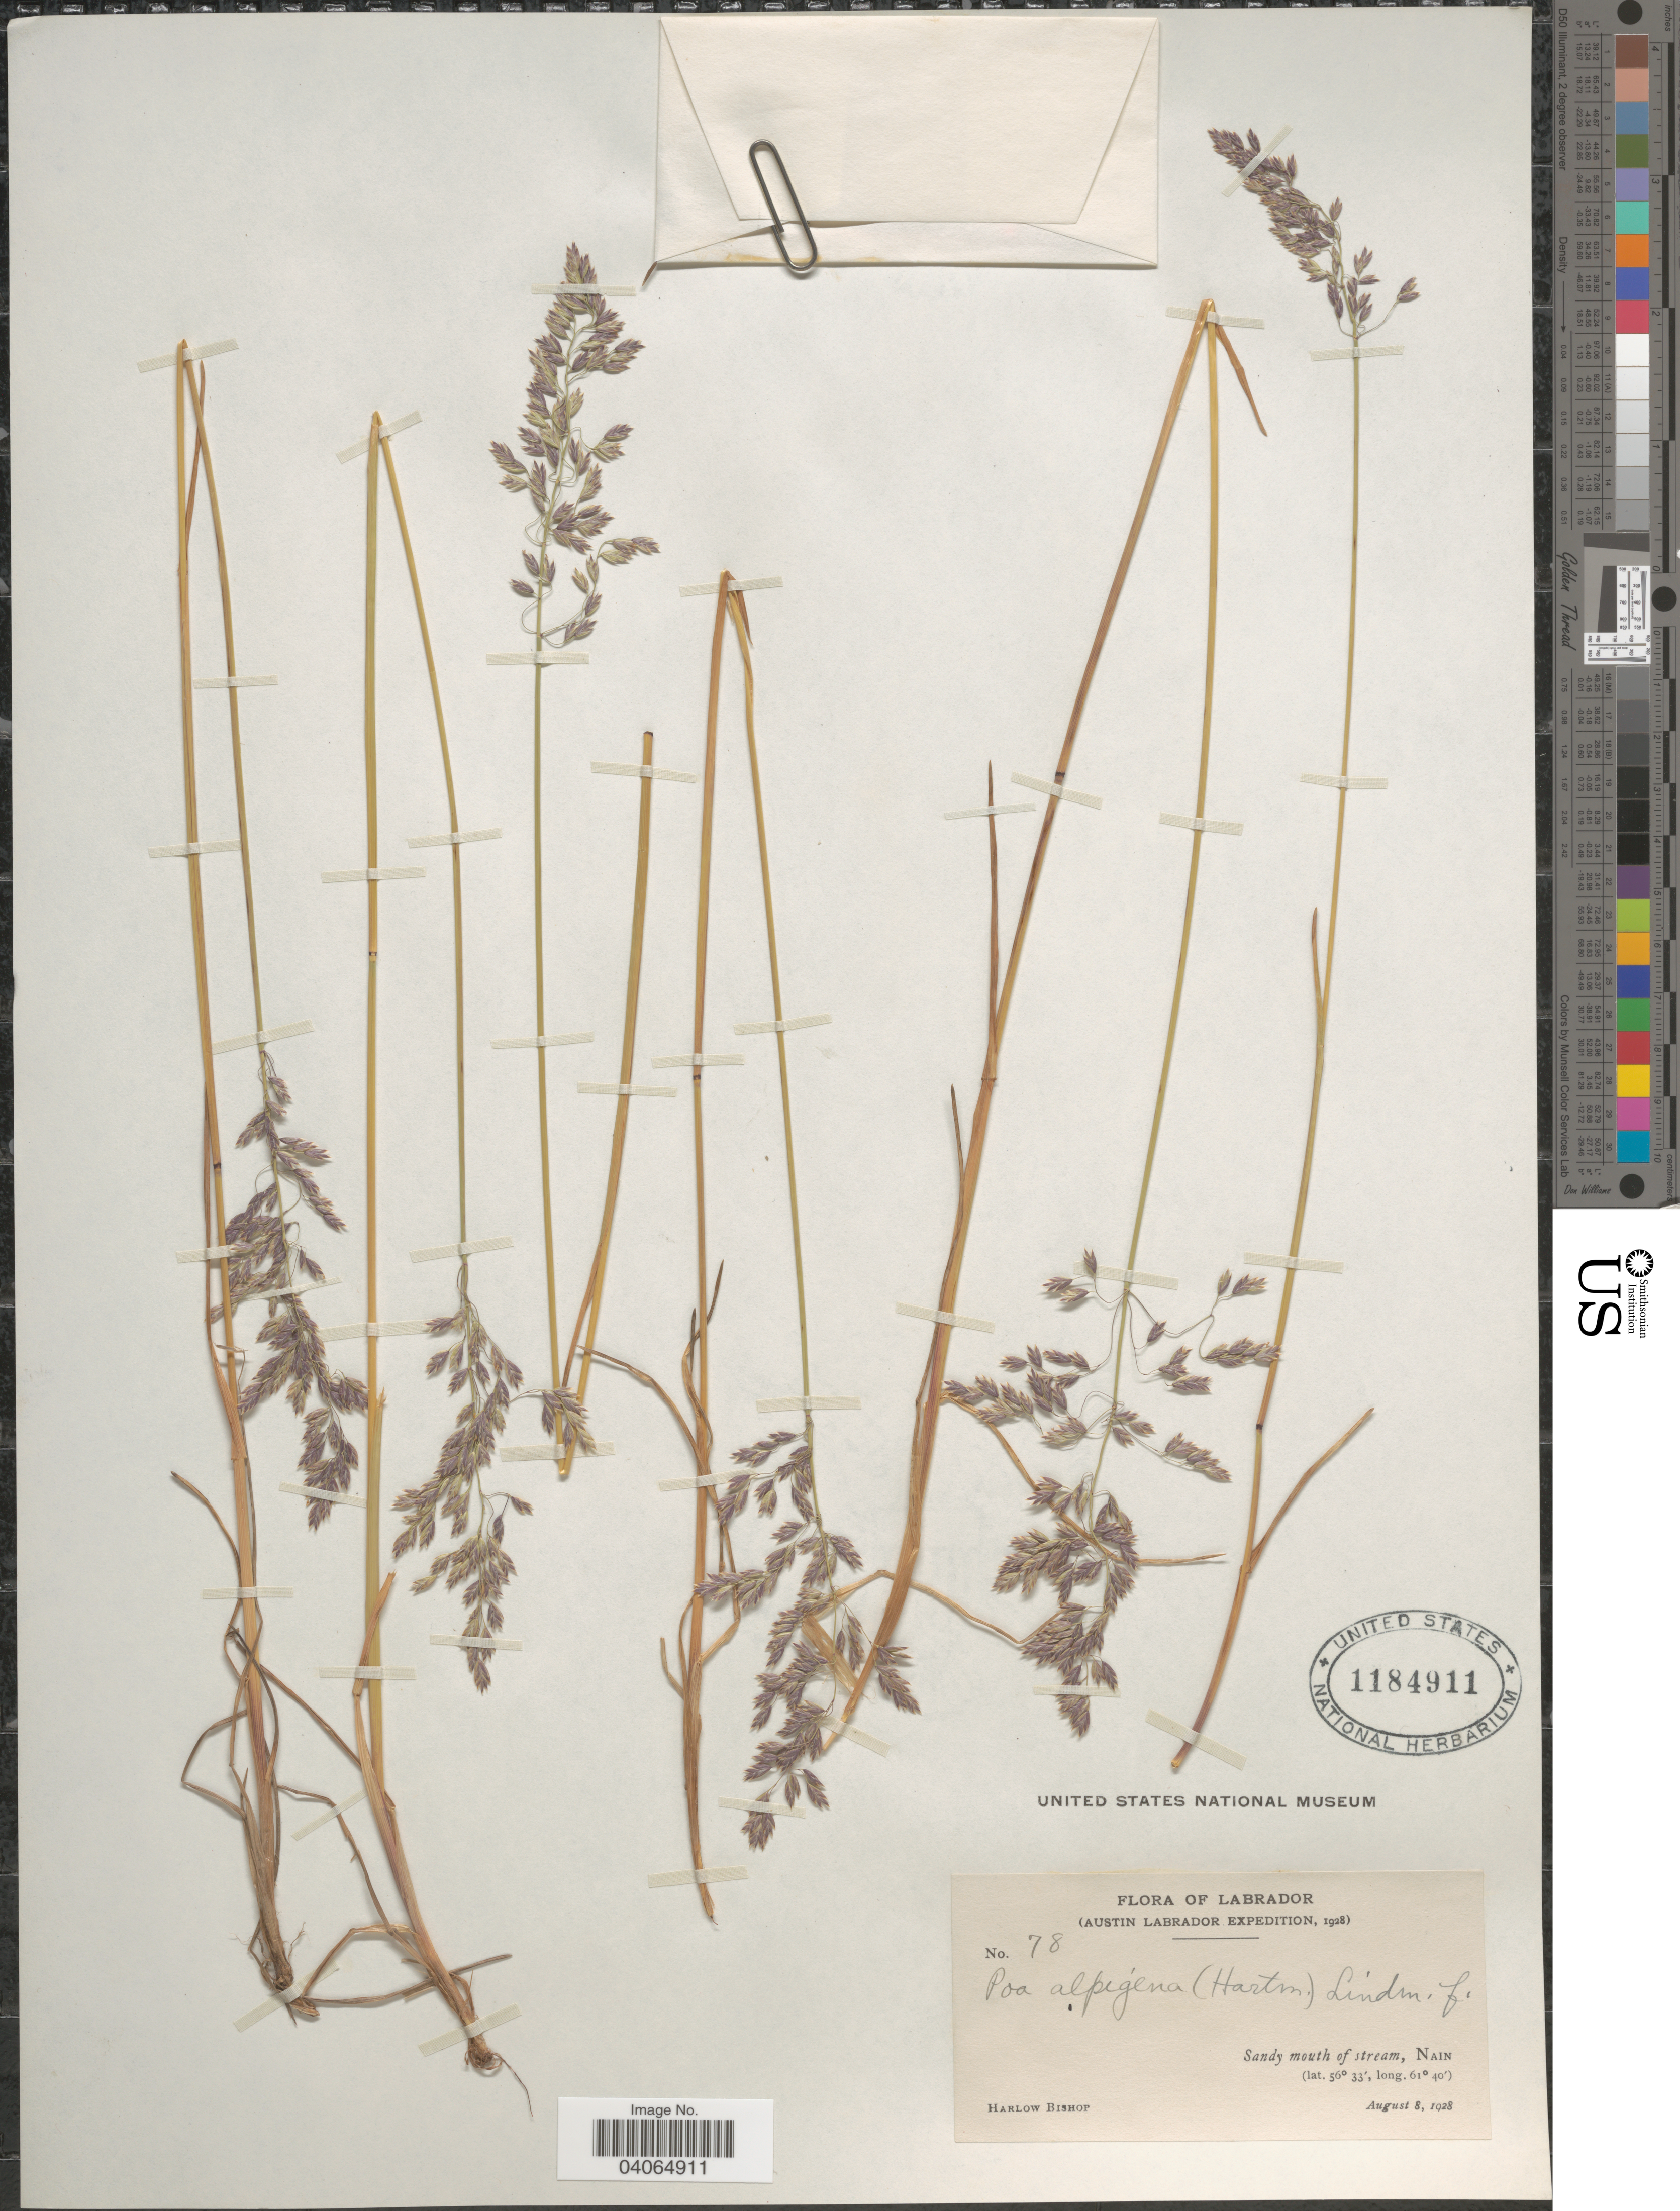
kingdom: Plantae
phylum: Tracheophyta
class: Liliopsida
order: Poales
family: Poaceae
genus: Poa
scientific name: Poa pratensis subsp. alpigena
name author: (Lindm.) Hiitonen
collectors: H. Bishop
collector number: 78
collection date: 1928-08-08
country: Canada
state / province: Newfoundland and Labrador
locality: Labrador. (Austin Labrador Expedition, 1928). Nain.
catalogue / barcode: US 1184911